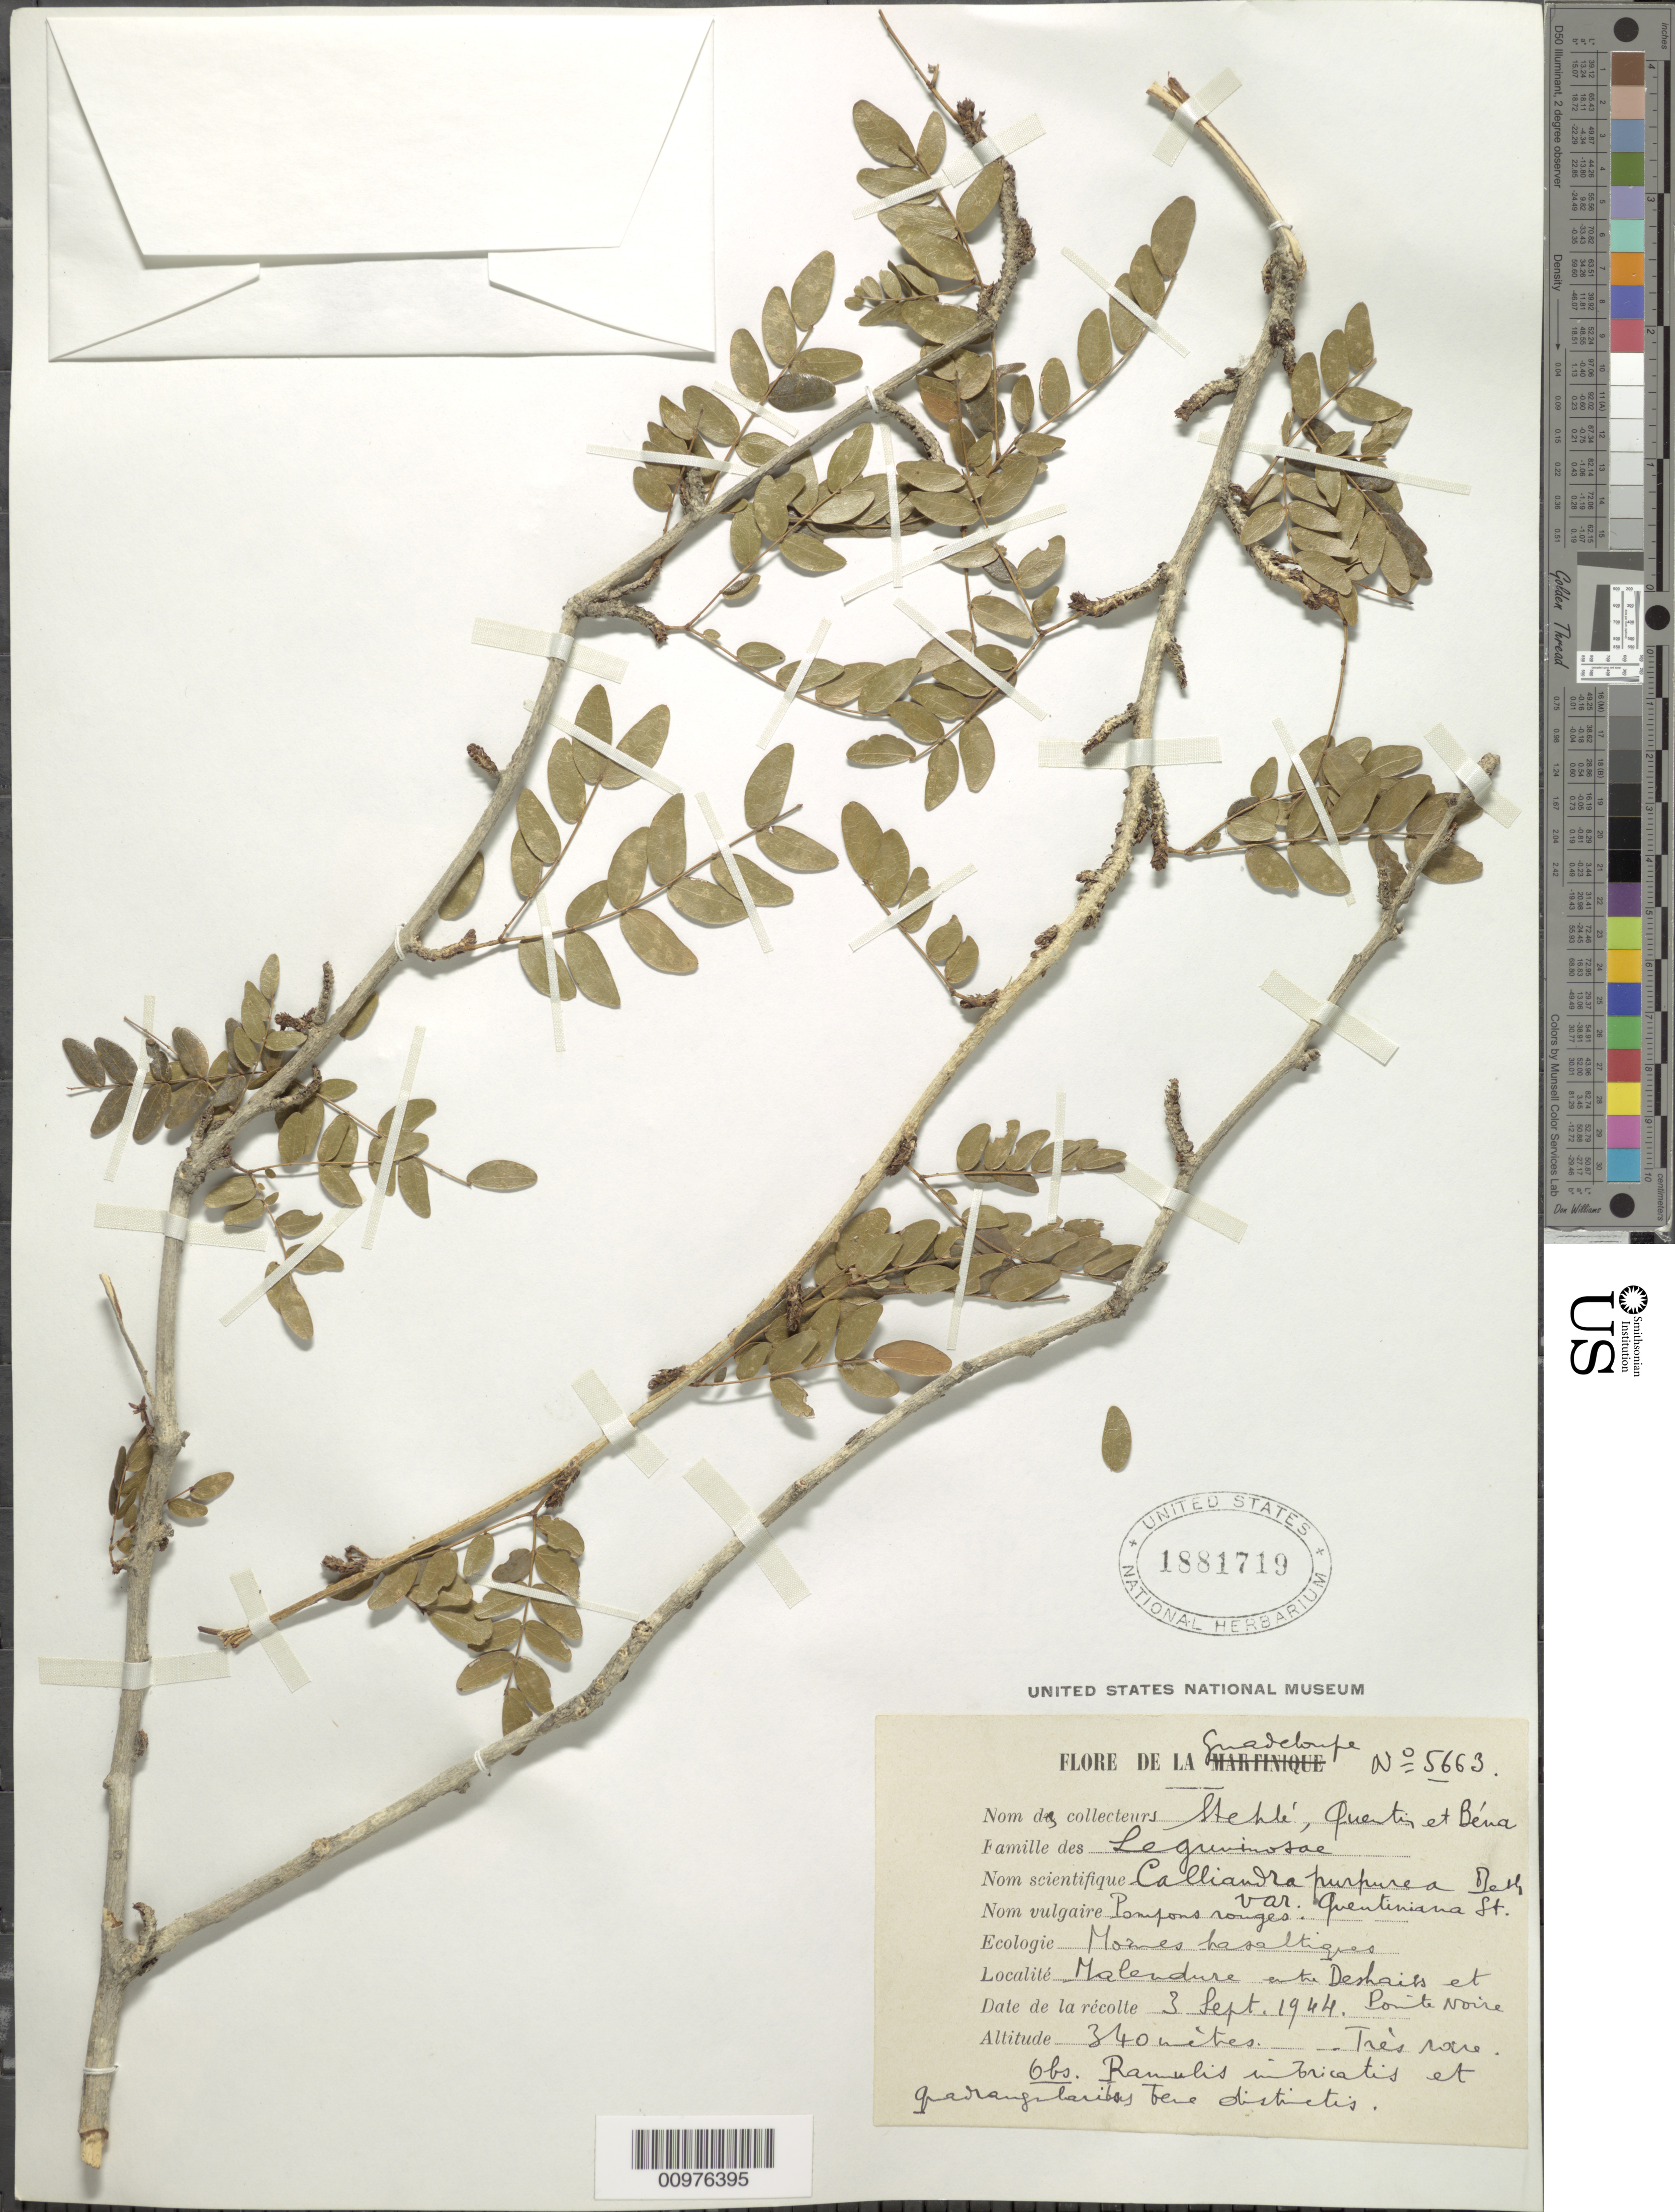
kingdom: Plantae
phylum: Tracheophyta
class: Magnoliopsida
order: Fabales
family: Fabaceae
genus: Calliandra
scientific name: Calliandra purpurea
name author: (L.) Benth.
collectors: H. Stehlé, R. Quentin & P. Bena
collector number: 5663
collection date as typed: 03 Sep 1944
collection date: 1944-09-03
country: Guadeloupe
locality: Malendure entre Deshais et Pointe Noire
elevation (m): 340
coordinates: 0 N, 0 E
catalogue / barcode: US 1881719